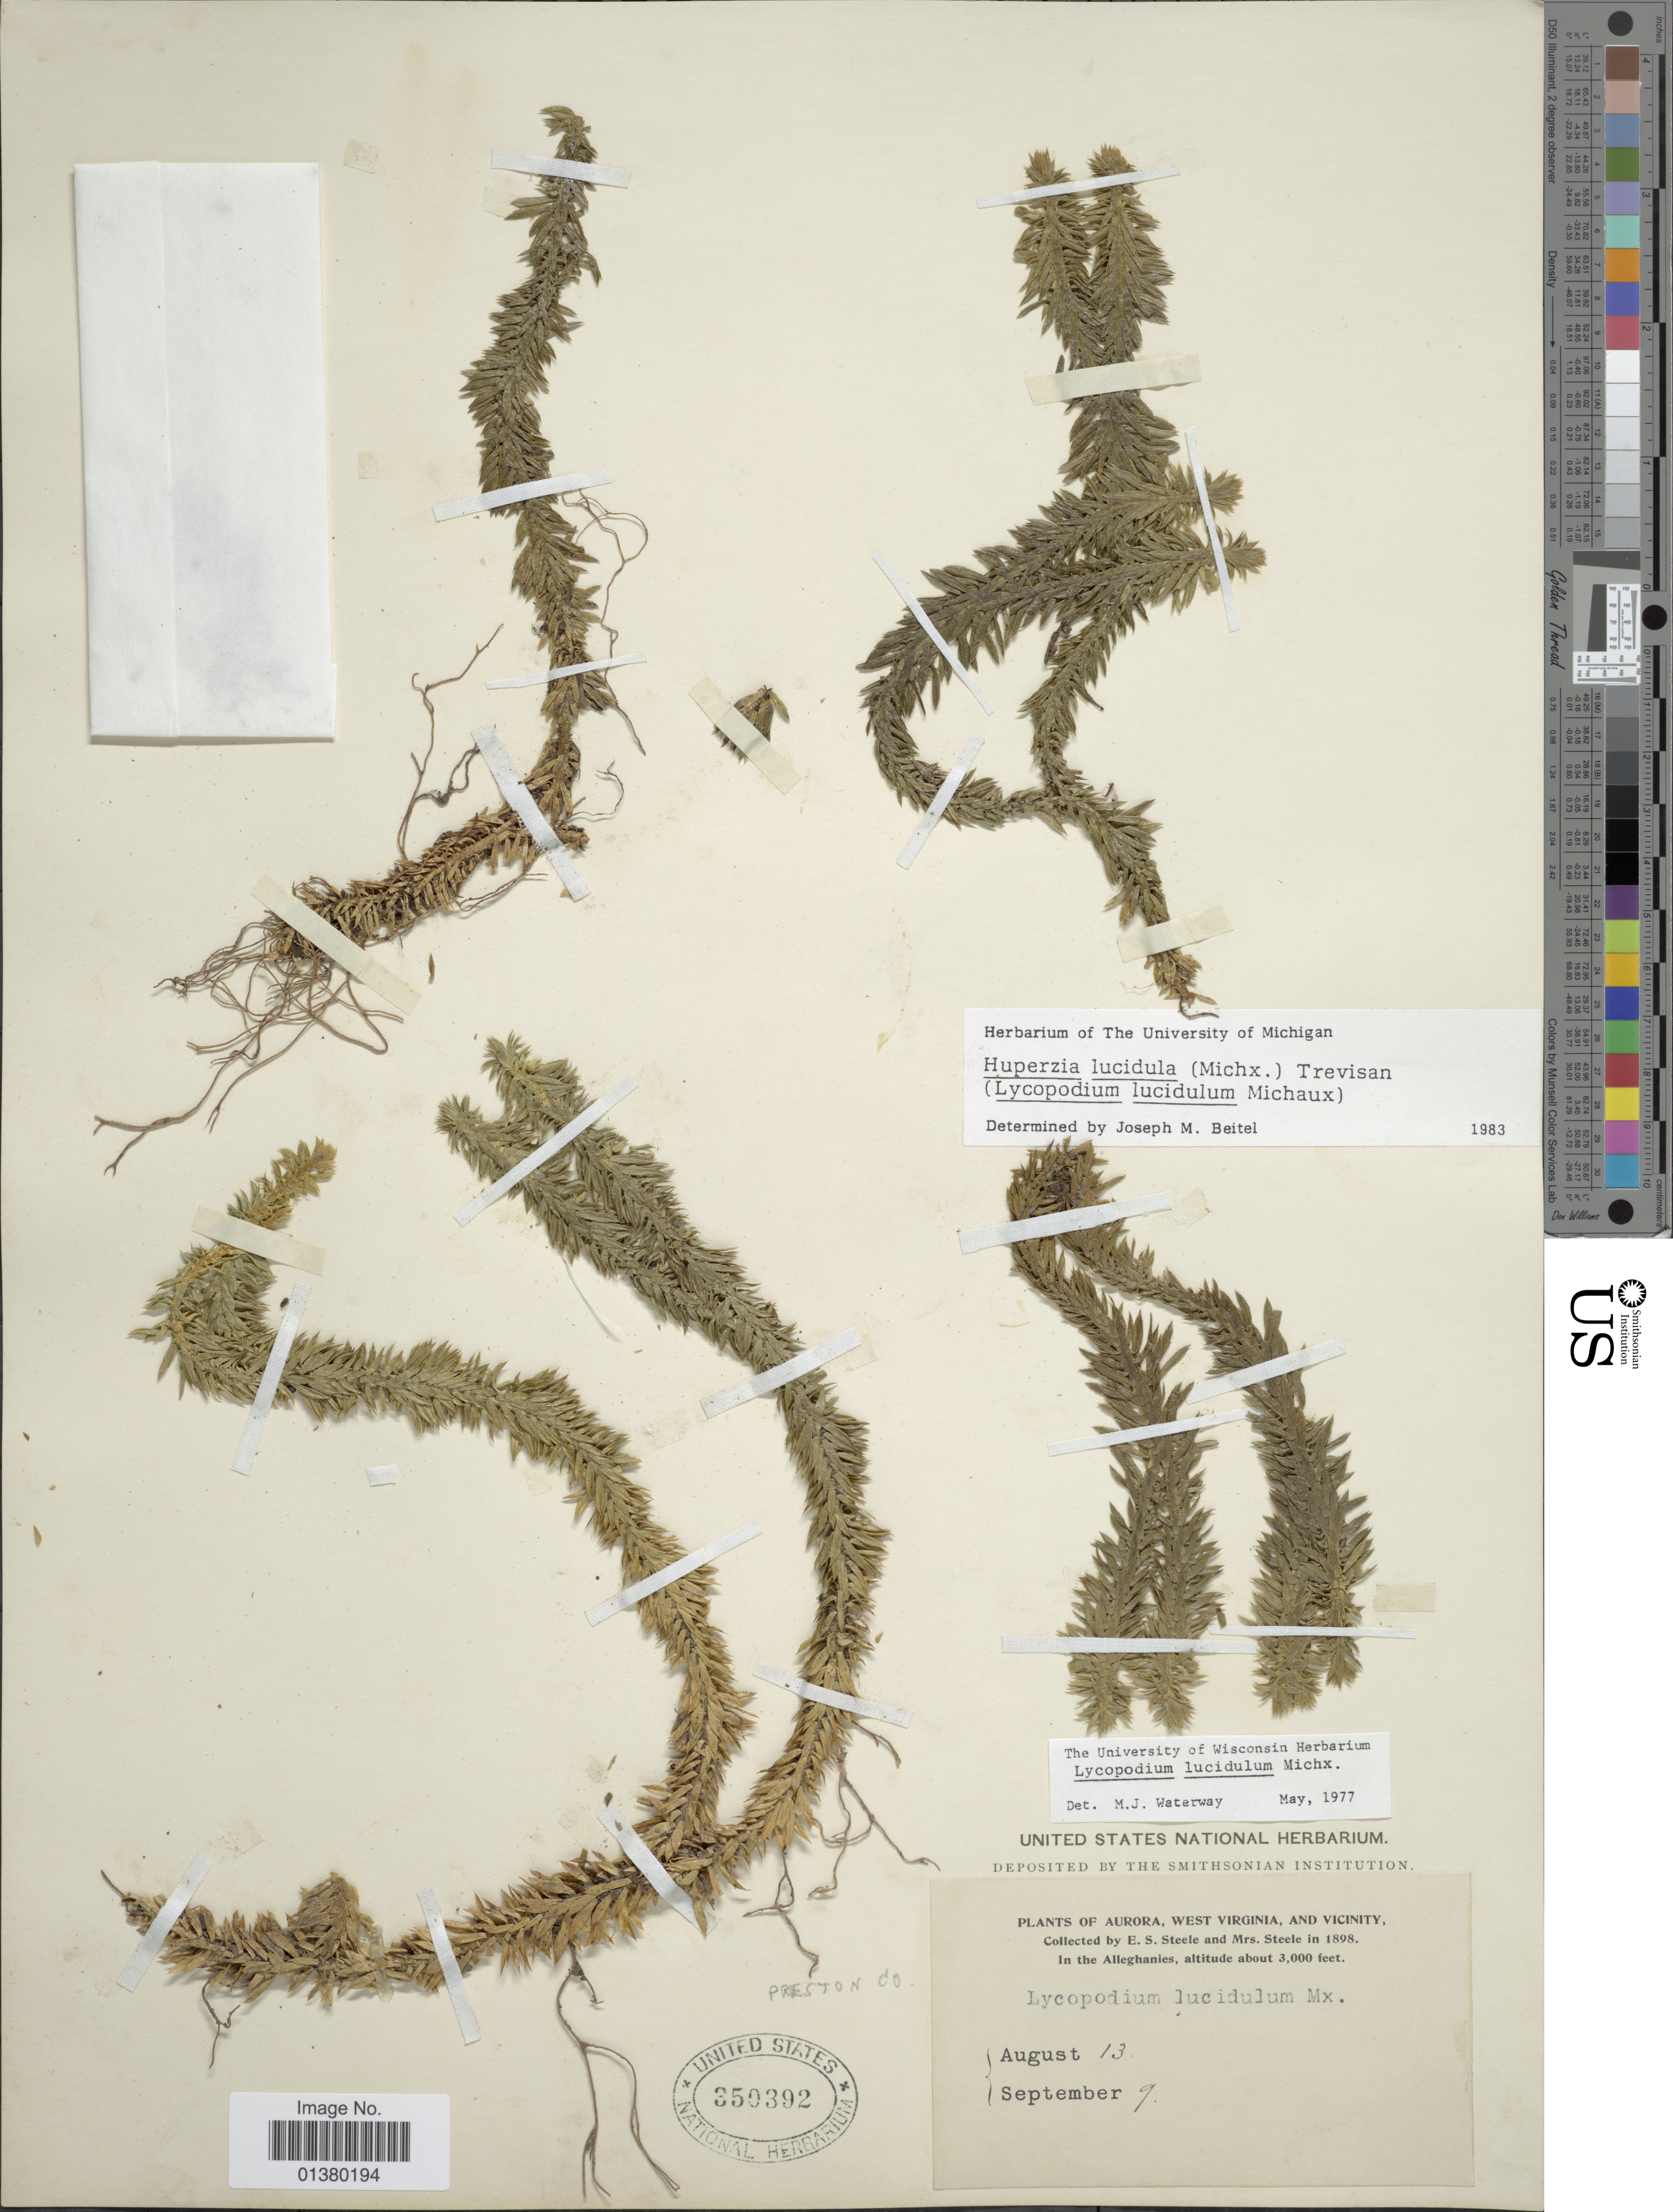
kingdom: Plantae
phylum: Tracheophyta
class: Lycopodiopsida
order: Lycopodiales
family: Lycopodiaceae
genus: Huperzia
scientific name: Huperzia lucidula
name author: (Michx.) Trevis.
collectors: E. Steele & Mrs. E. S. Steele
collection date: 1898-08-13/1898-09-09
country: United States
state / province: West Virginia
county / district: Preston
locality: Aurora, and vicinity, In the Alleghanies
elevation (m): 914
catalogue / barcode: US 350392